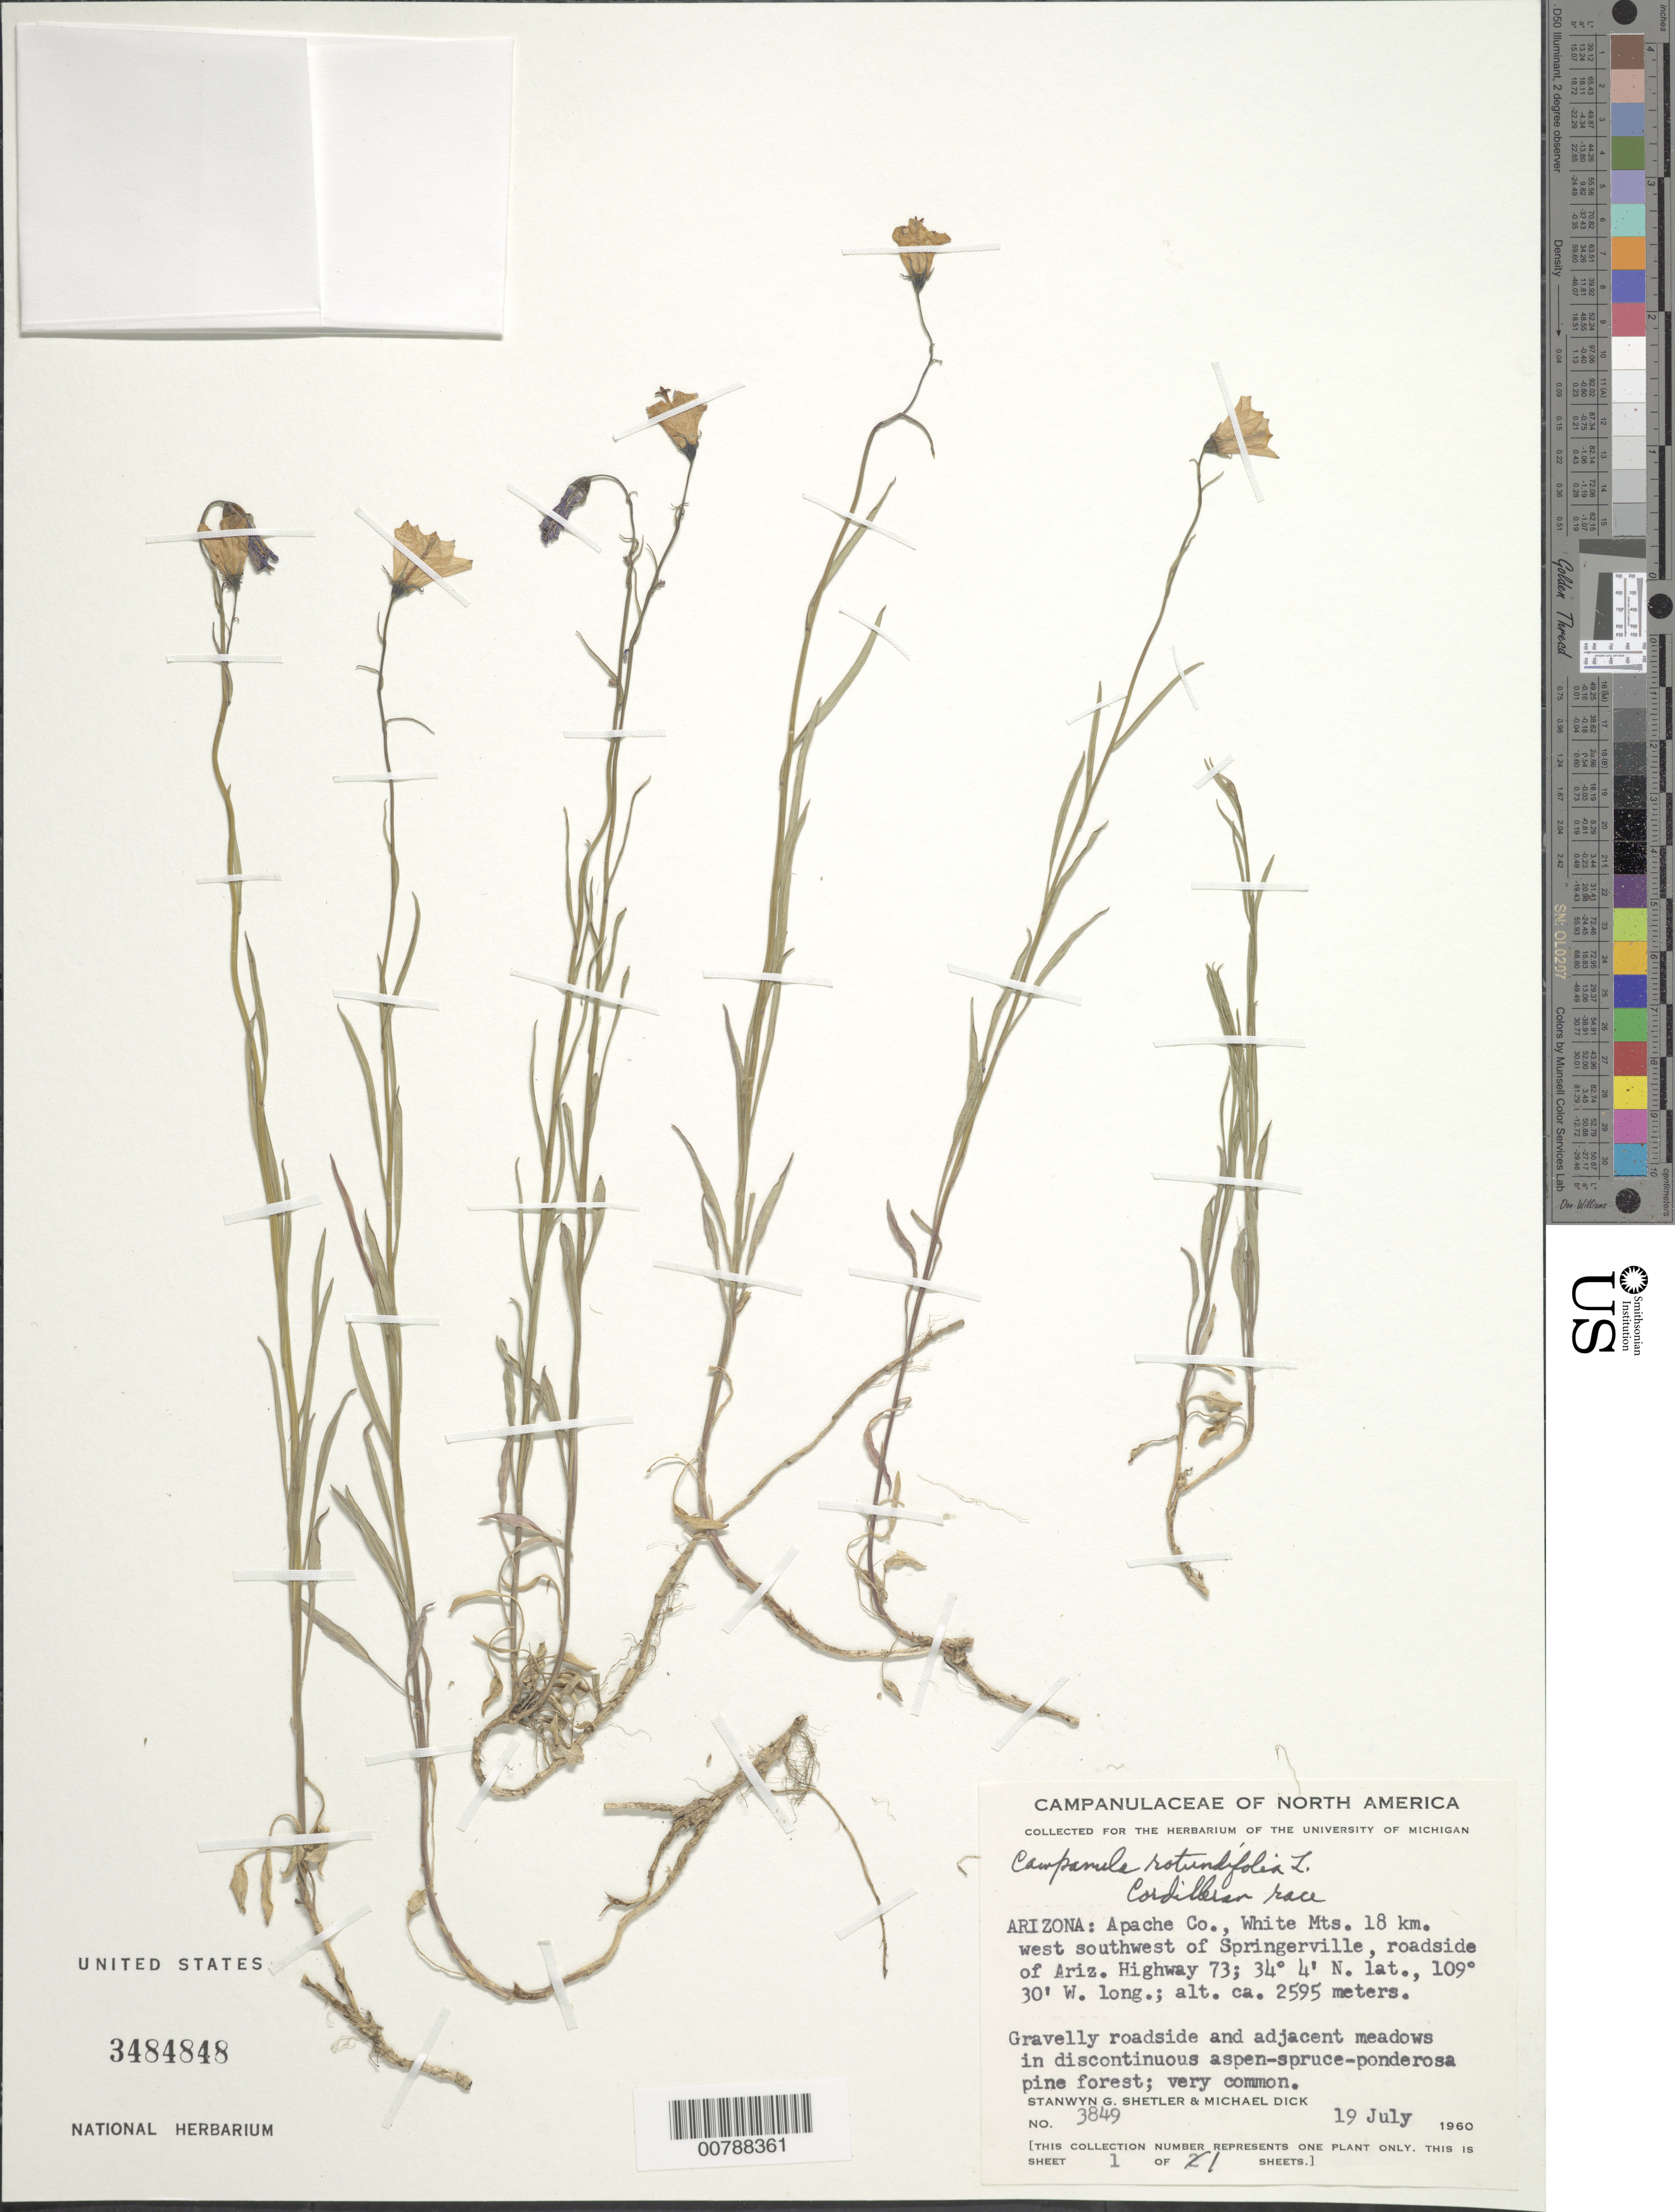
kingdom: Plantae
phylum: Tracheophyta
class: Magnoliopsida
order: Asterales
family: Campanulaceae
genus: Campanula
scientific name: Campanula rotundifolia L. Cordilleran race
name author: L.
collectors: S. Shetler & M. Dick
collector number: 3849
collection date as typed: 19 July 1960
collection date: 1960-07-19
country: United States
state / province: Arizona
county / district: Apache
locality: White Mts., 18 km west southwest of Springerville, roadside of Ariz. Highway 73.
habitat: Gravelly roadside and adjacent meadows in discontinuous aspen-spruce-ponderosa pine forest; very common.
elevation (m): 2595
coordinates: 34 4 N, 109 30 W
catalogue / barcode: US 3484848